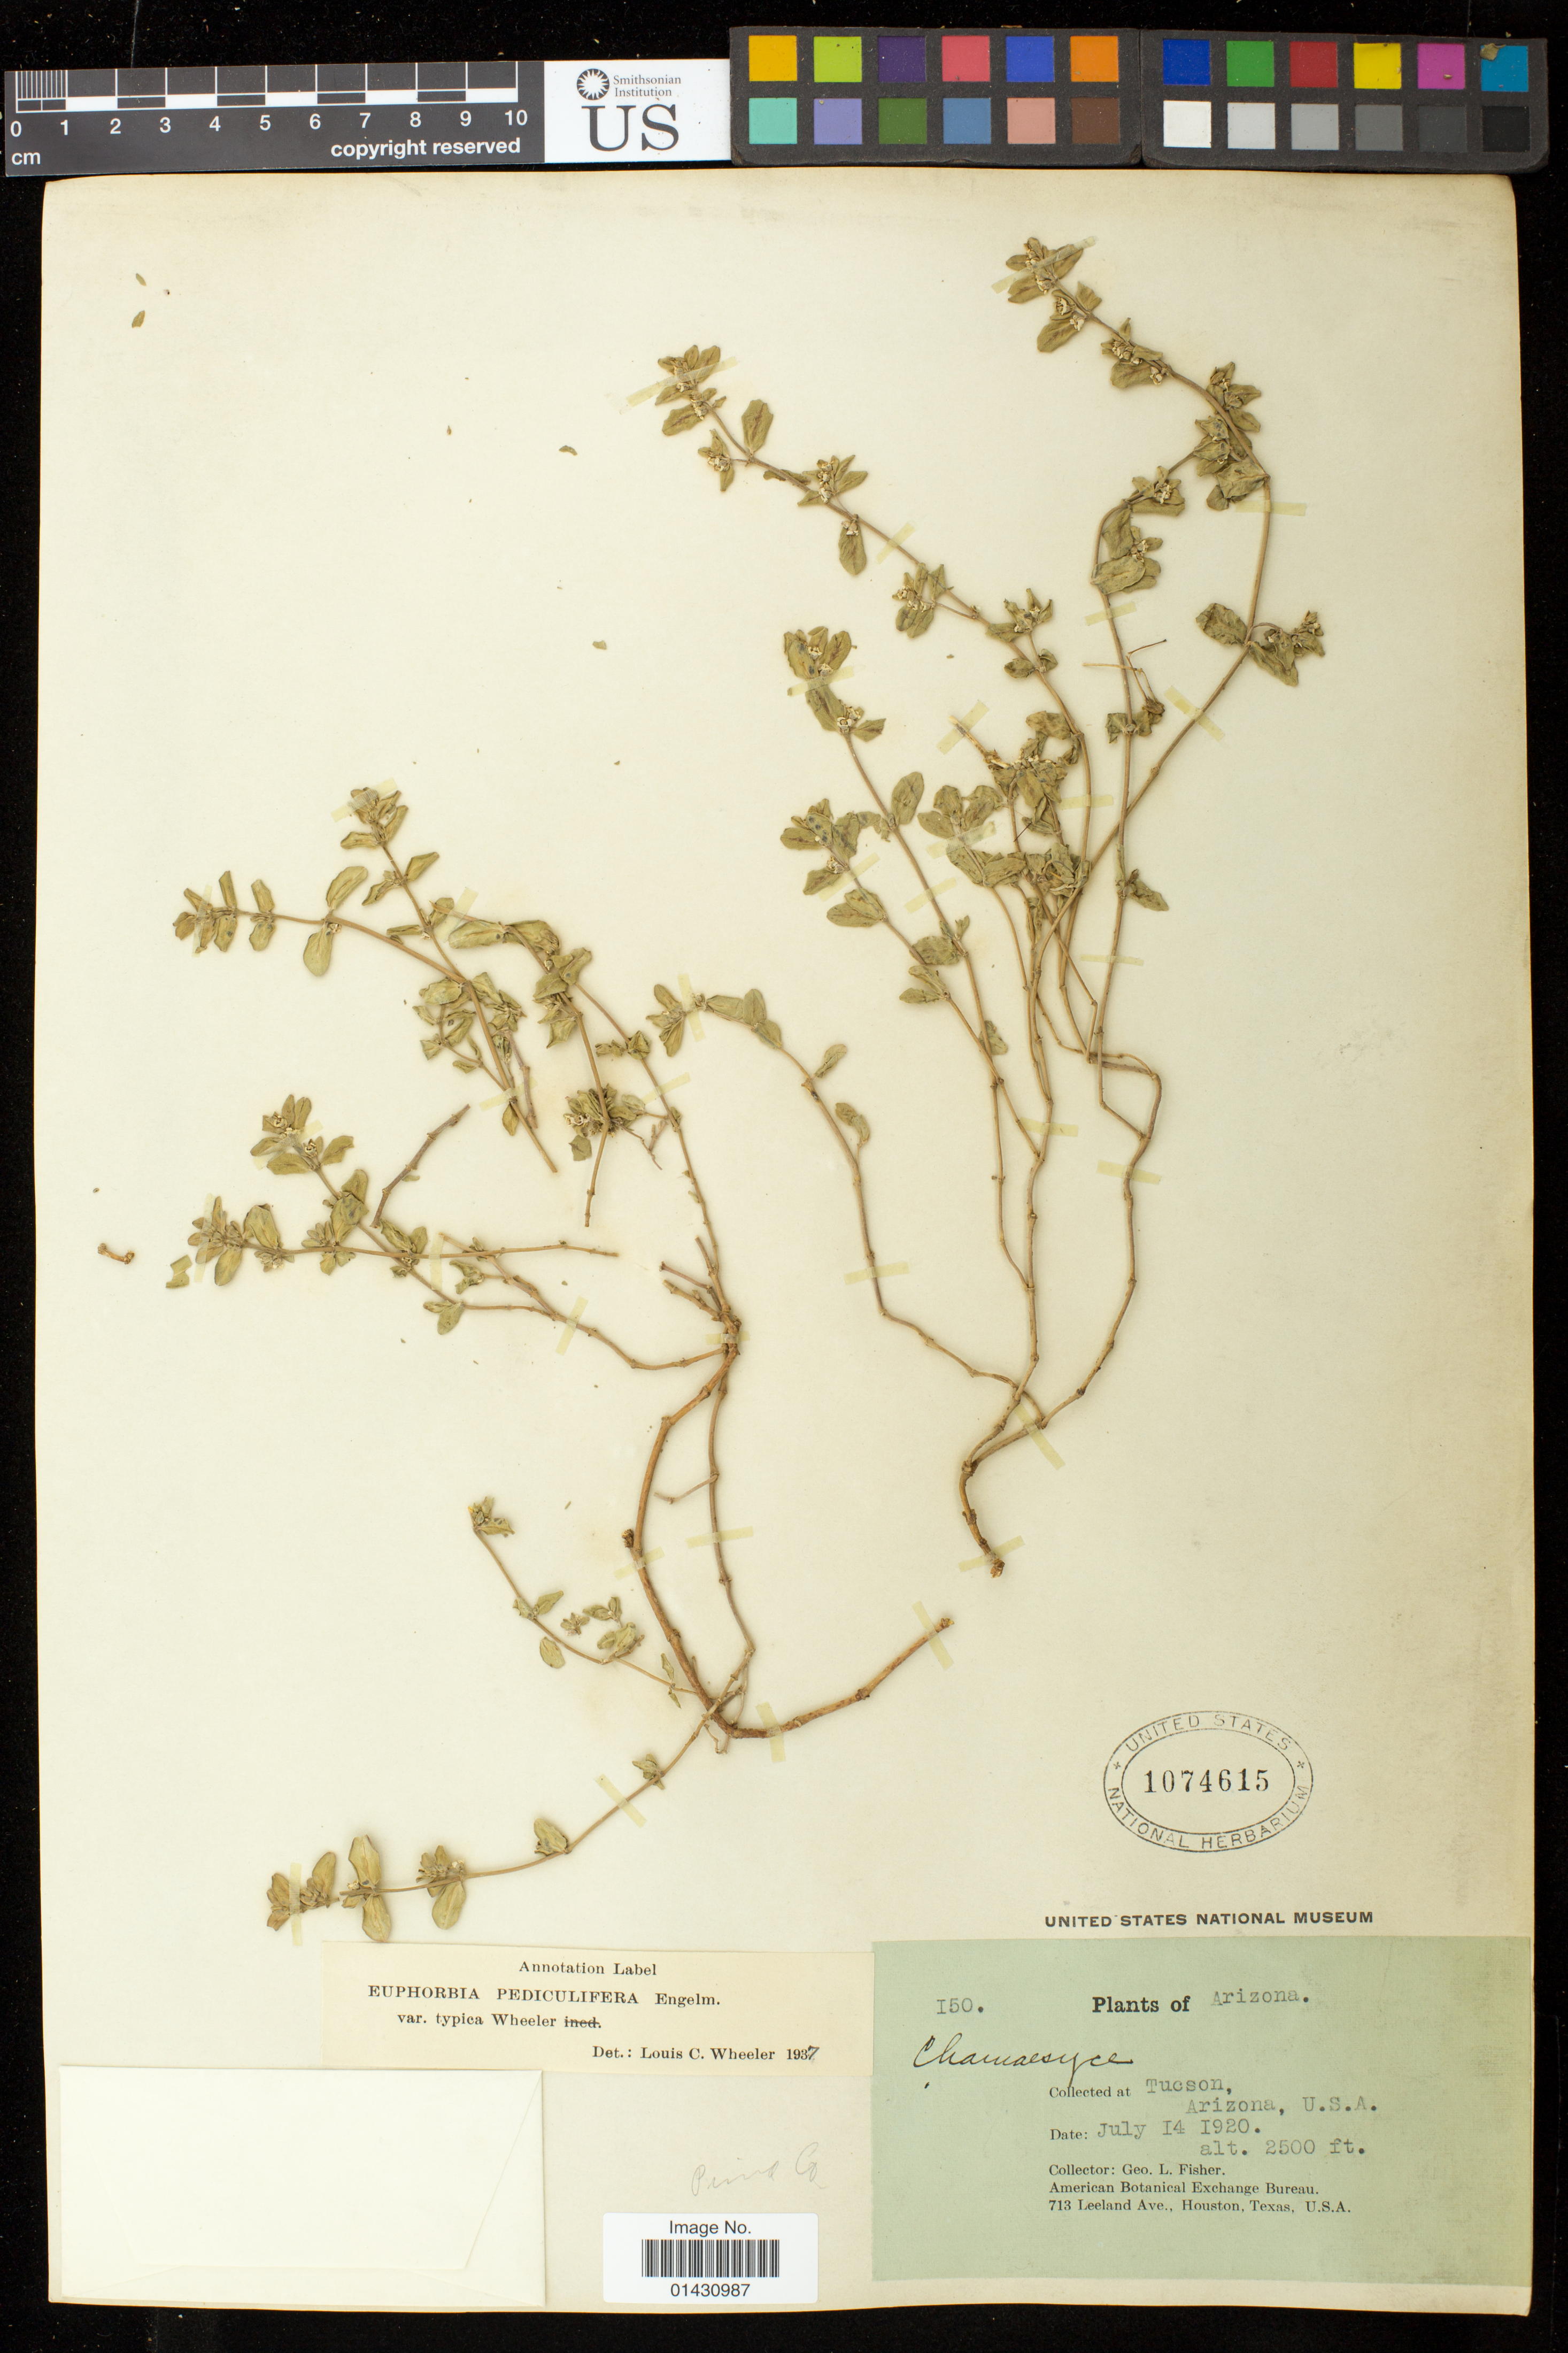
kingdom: Plantae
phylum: Tracheophyta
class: Magnoliopsida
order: Malpighiales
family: Euphorbiaceae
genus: Euphorbia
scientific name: Euphorbia pediculifera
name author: Engelm.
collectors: G. L. Fisher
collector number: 150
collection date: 1920-07-14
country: United States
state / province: Arizona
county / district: Pima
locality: Tucson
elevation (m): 762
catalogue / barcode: US 1074615